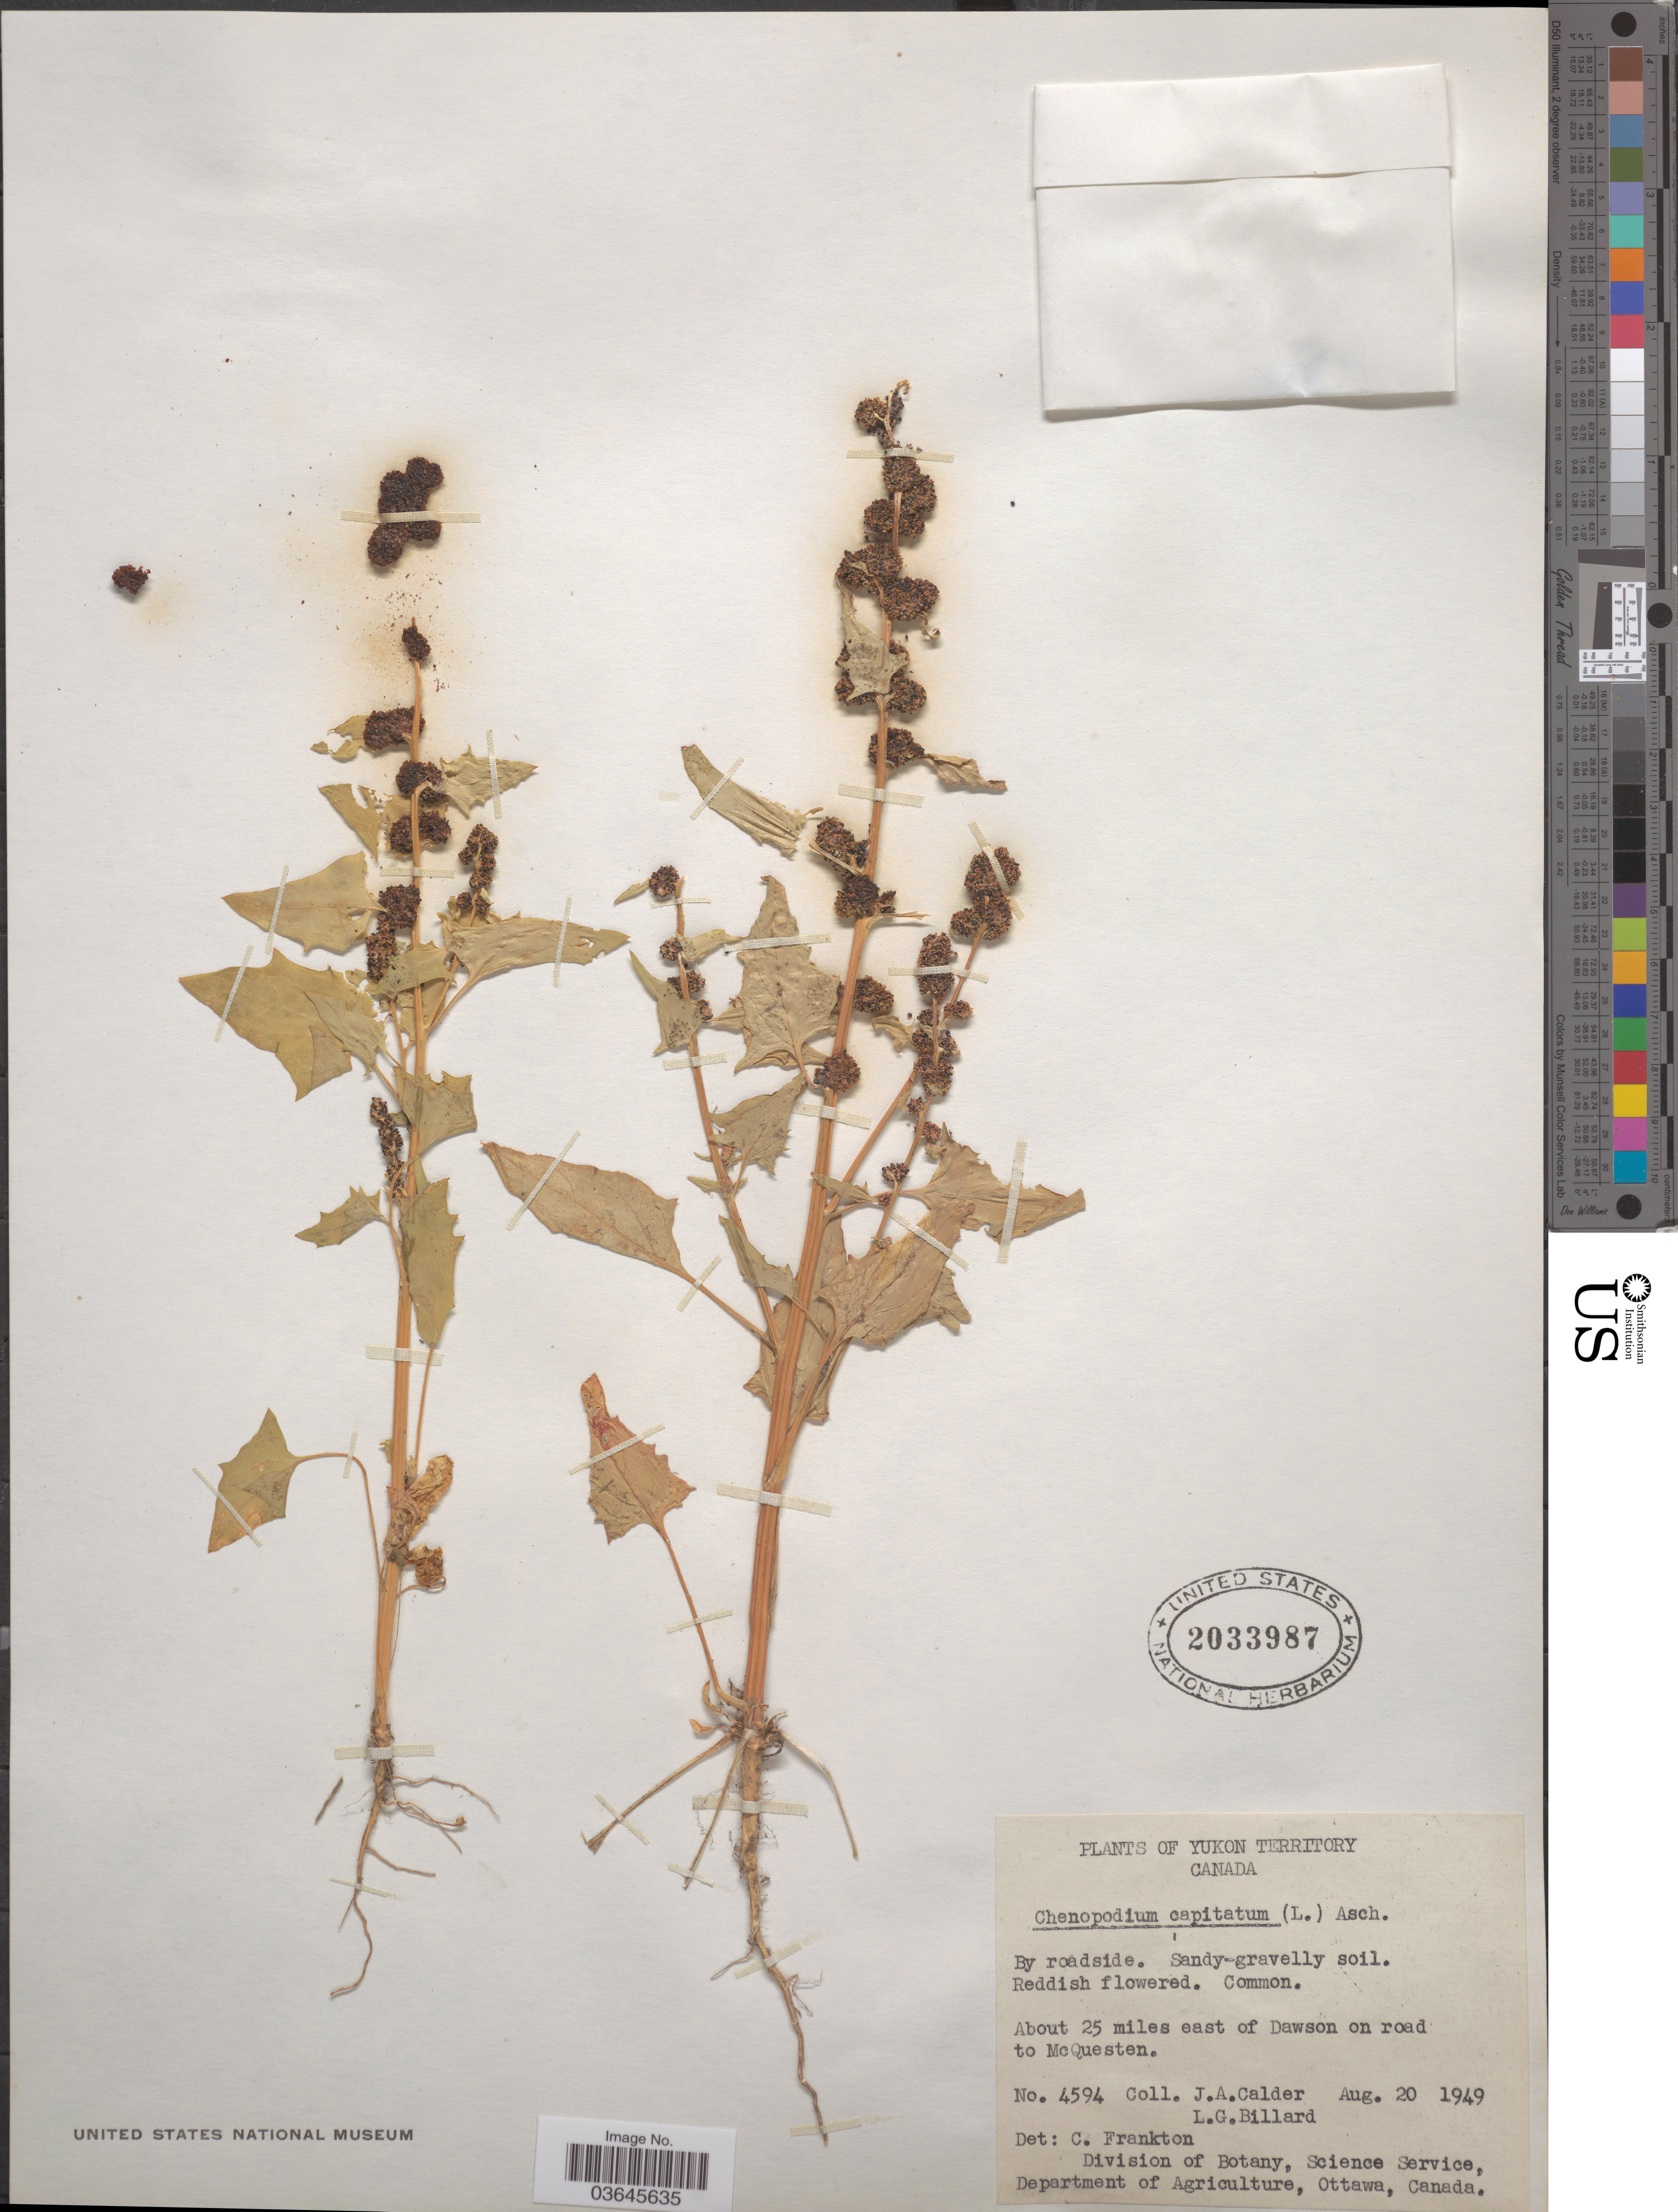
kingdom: Plantae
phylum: Tracheophyta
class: Magnoliopsida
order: Caryophyllales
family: Amaranthaceae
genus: Blitum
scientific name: Blitum capitatum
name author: L.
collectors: J. A. Calder & L. Billard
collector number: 4594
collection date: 1949-08-20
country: Canada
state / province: Yukon Territory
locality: About 25 miles east of Dawson on road to McQuesten.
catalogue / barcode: US 2033987